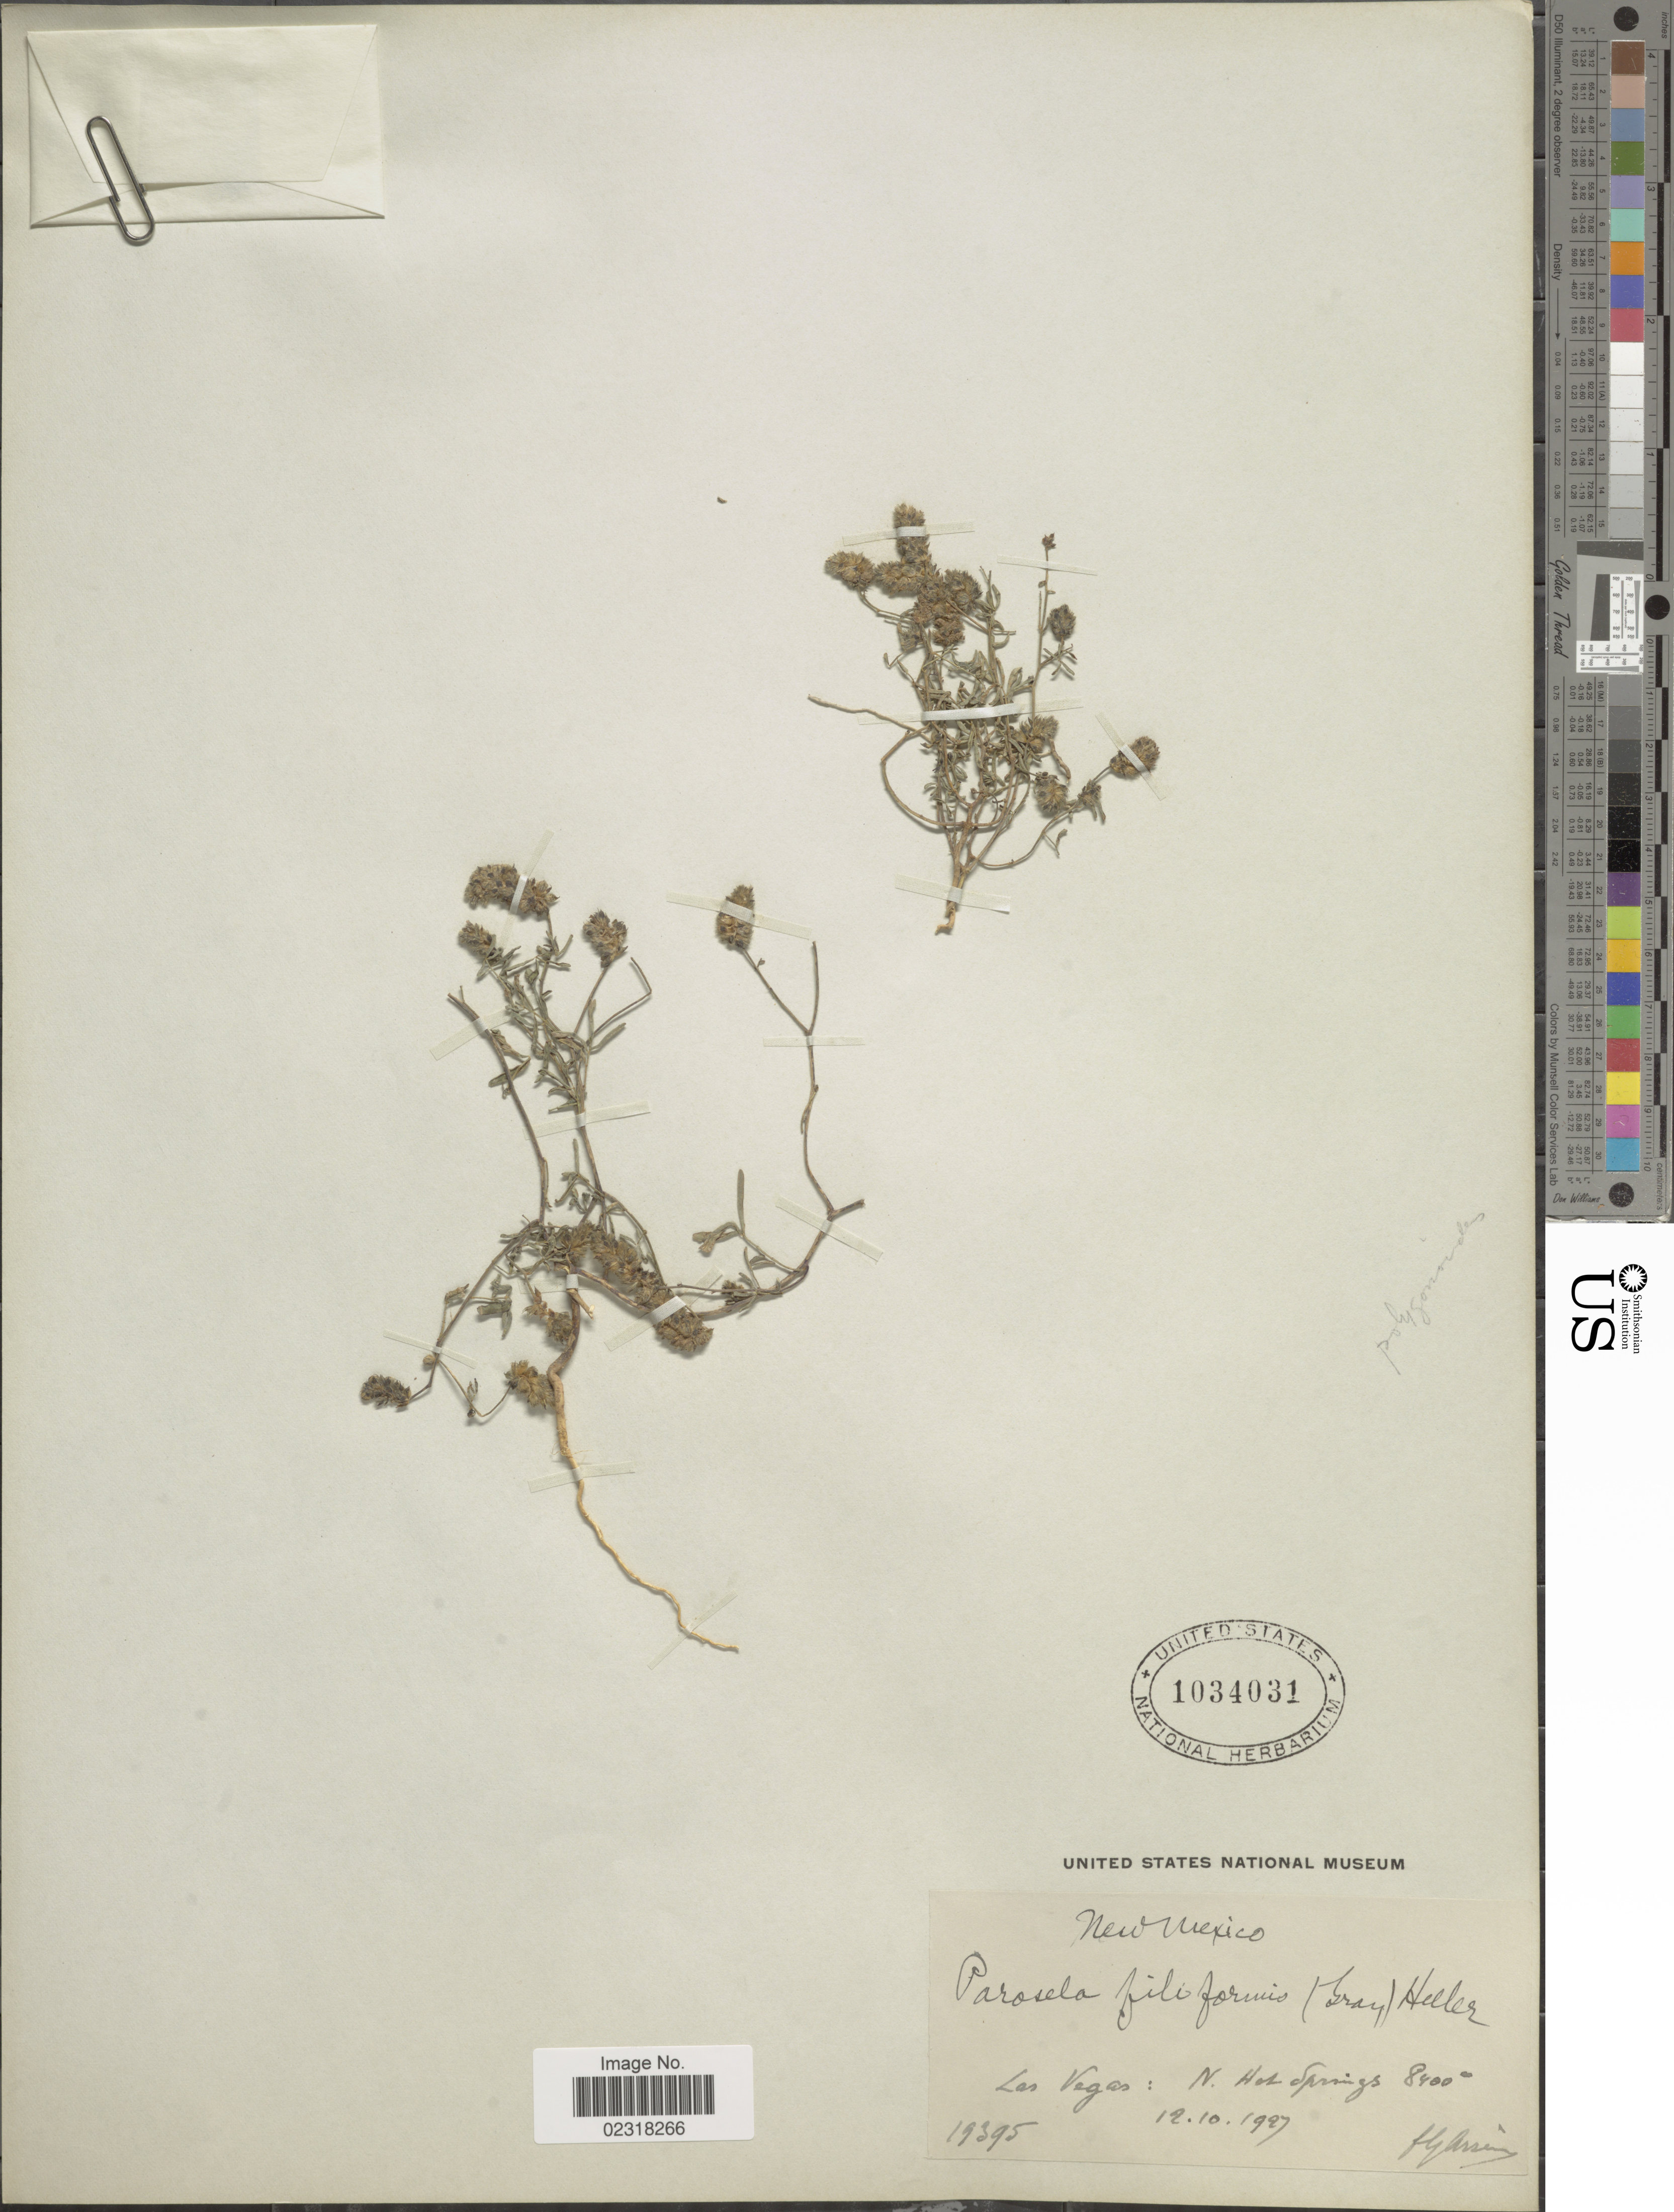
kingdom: Plantae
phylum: Tracheophyta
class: Magnoliopsida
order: Fabales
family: Fabaceae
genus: Dalea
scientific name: Dalea polygonoides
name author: A. Gray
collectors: Bro. G. Arsène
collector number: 19395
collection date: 1927-10-12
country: United States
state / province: New Mexico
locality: Las Vegas: N Hot Springs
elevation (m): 2560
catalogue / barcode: US 1034031